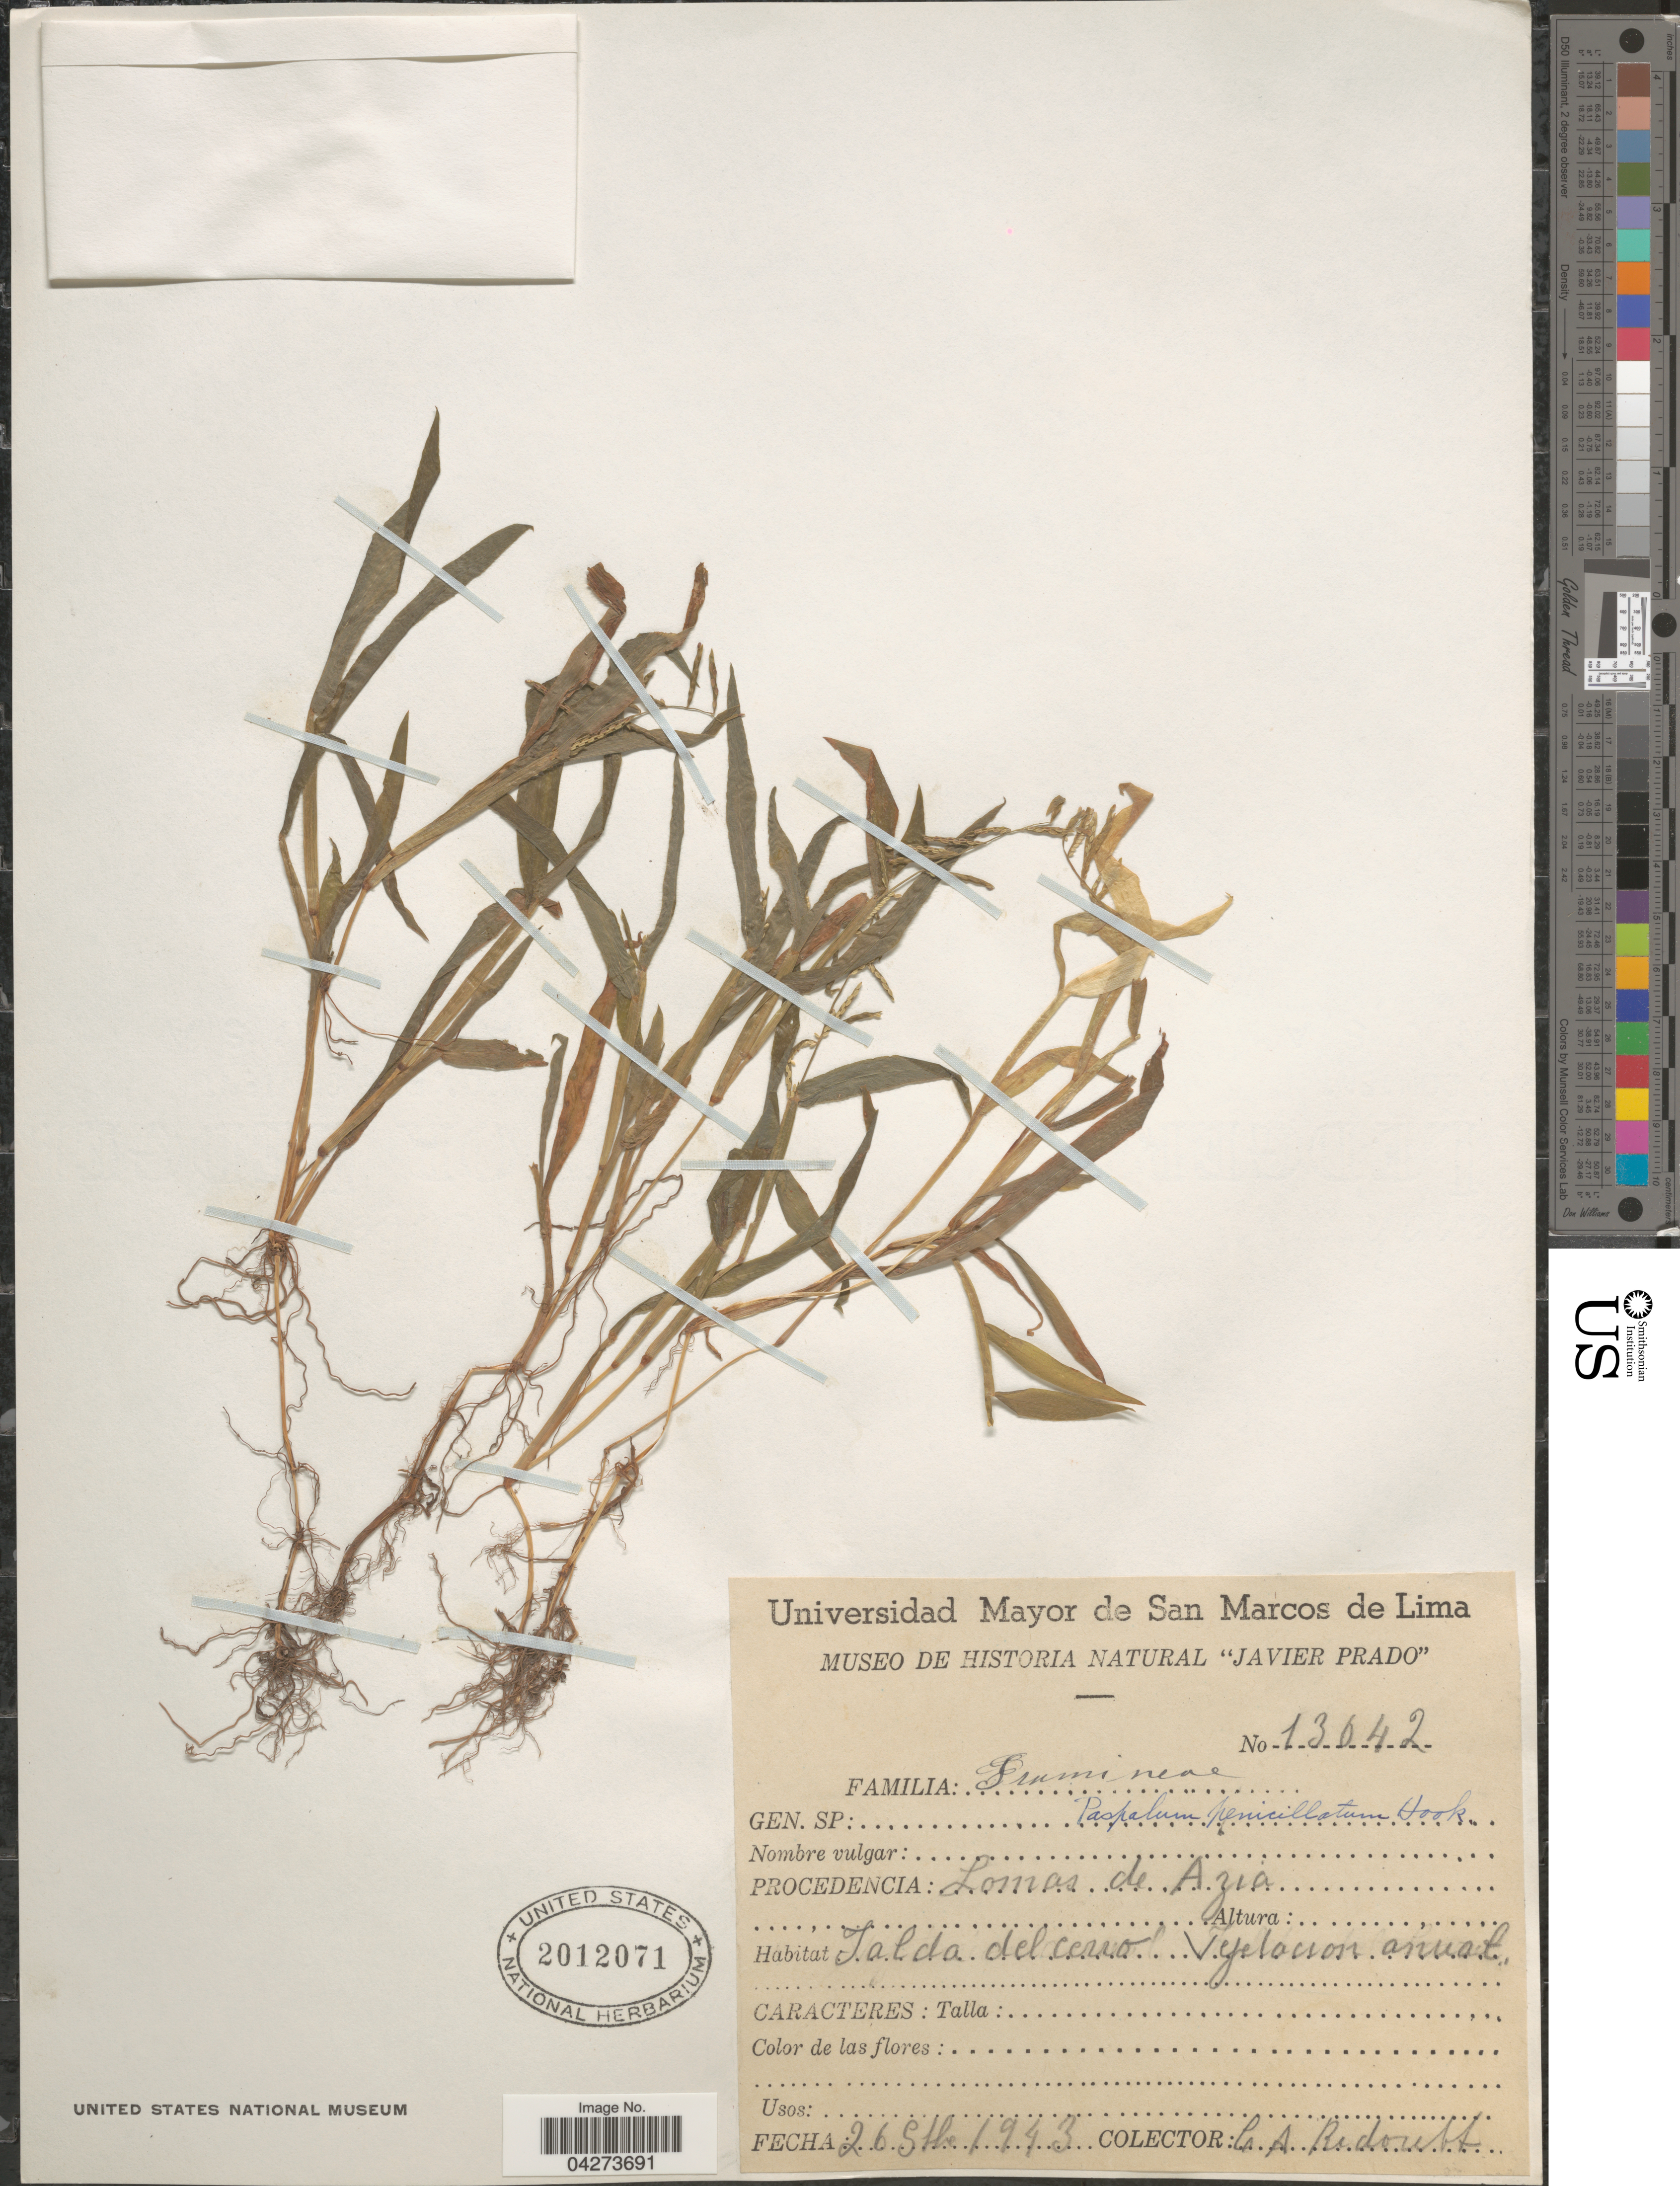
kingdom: Plantae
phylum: Tracheophyta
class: Liliopsida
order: Poales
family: Poaceae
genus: Paspalum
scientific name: Paspalum penicillatum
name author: Hook. f.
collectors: C. Redoutt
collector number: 13642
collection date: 1943-09-26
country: Peru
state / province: Lima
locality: Procedencia: Lomas de Azia.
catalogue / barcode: US 2012071